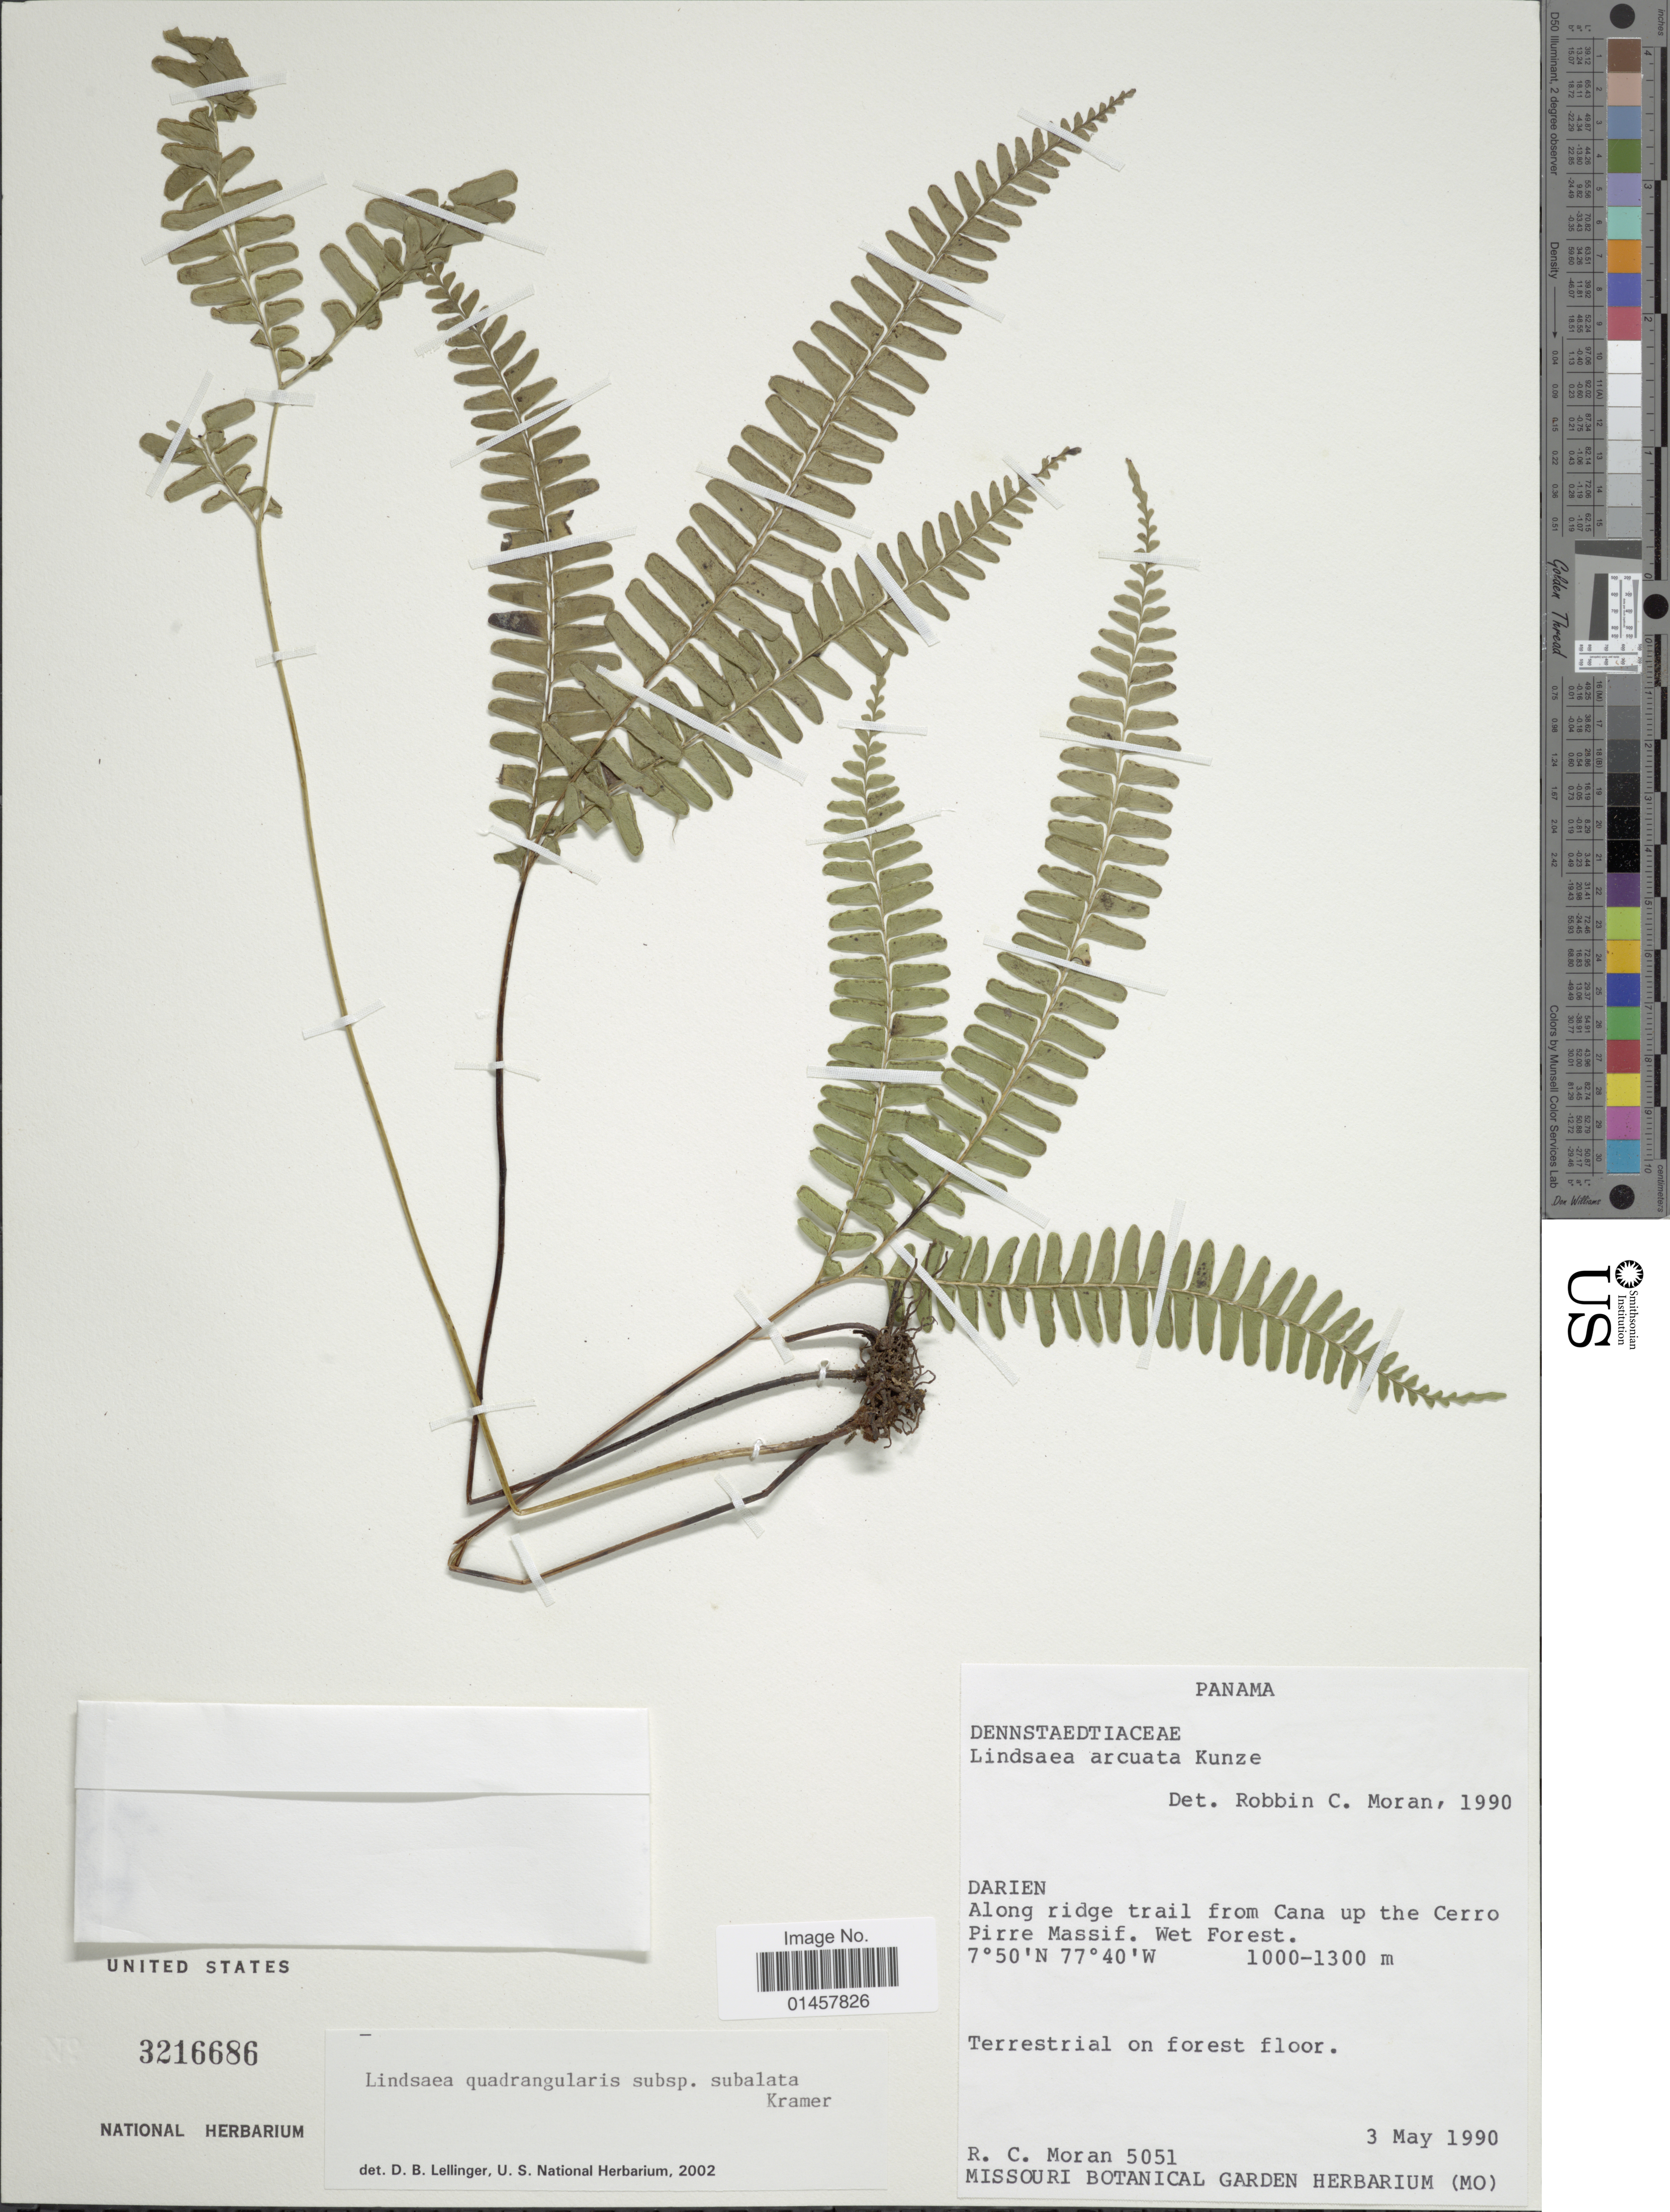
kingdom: Plantae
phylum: Tracheophyta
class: Polypodiopsida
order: Polypodiales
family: Lindsaeaceae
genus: Lindsaea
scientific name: Lindsaea quadrangularis subsp. subalata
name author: K.U. Kramer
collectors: R. C. Moran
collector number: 5051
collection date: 1990-05-03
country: Panama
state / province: Darién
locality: Darien, along ridge trail from Cana up the Cerro Pirre Massif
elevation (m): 1000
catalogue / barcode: US 3216686